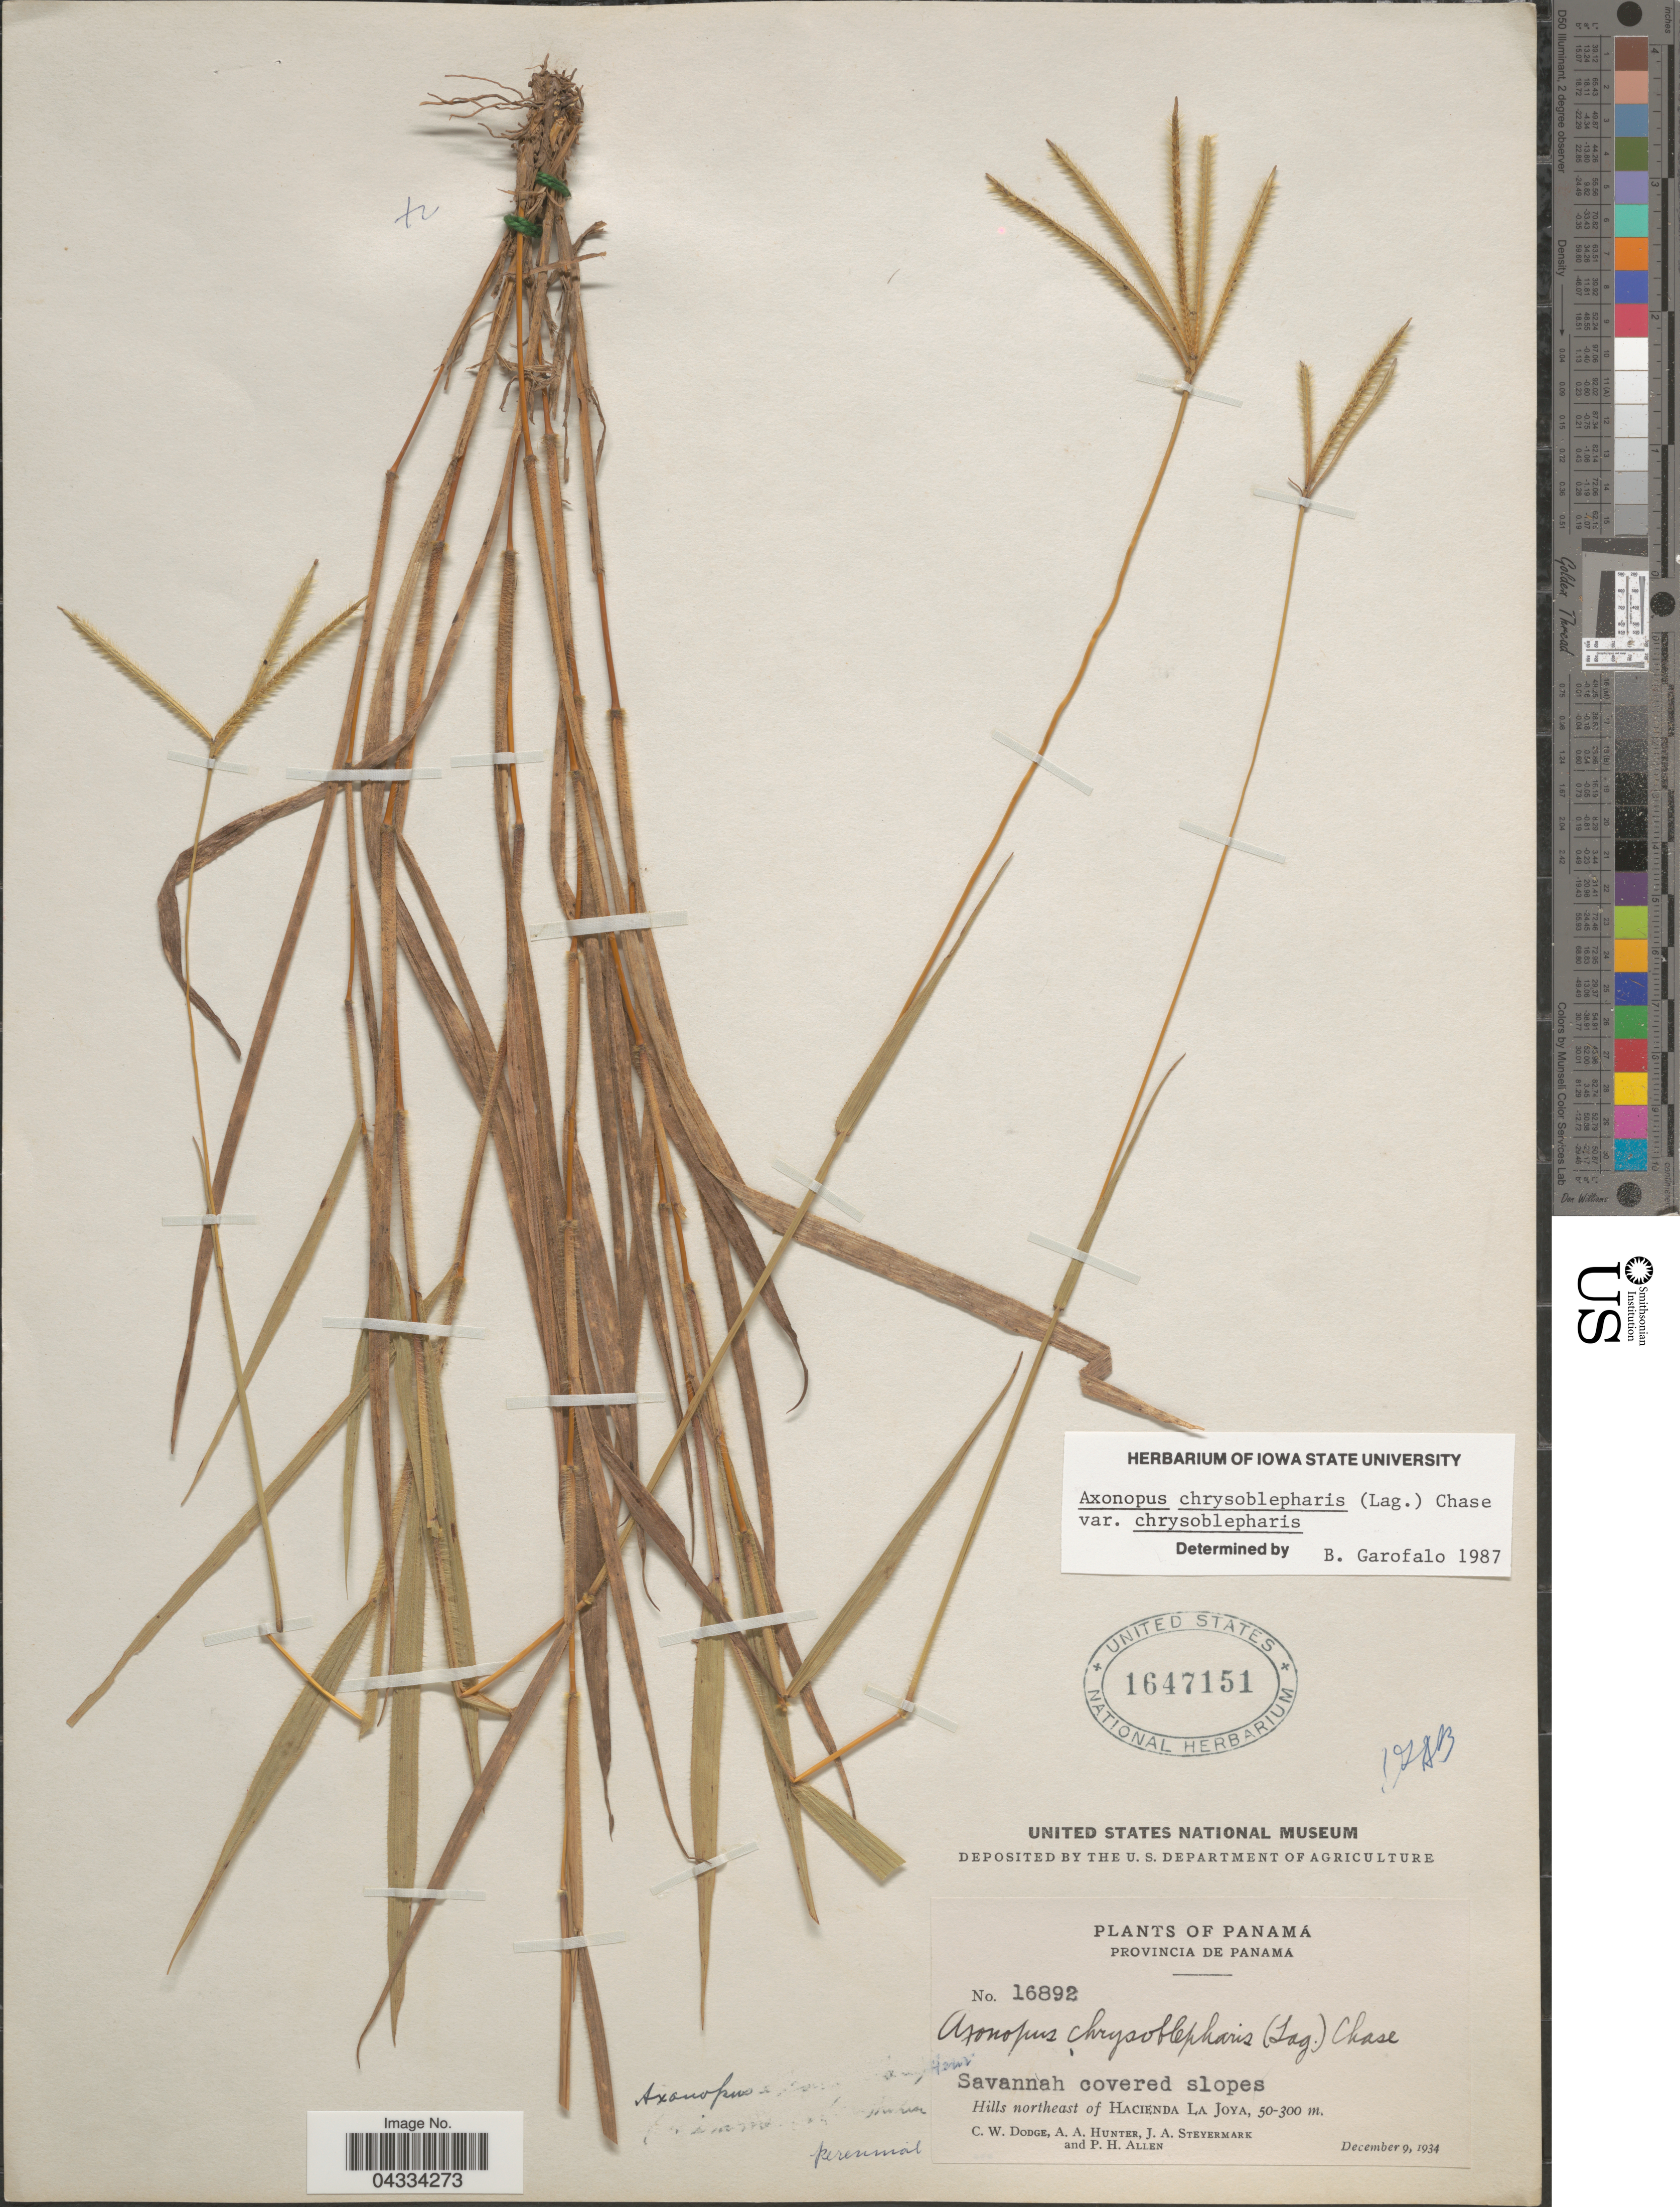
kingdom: Plantae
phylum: Tracheophyta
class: Liliopsida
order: Poales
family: Poaceae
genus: Axonopus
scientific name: Axonopus chrysoblepharis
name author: (Lag.) Chase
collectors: C. Dodge, A. Hunter, J. Steyermark & P. H. Allen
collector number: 16892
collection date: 1934-12-09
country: Panama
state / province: Panamá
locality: Hills northeast of Hacienda La Joya.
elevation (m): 50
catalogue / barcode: US 1647151